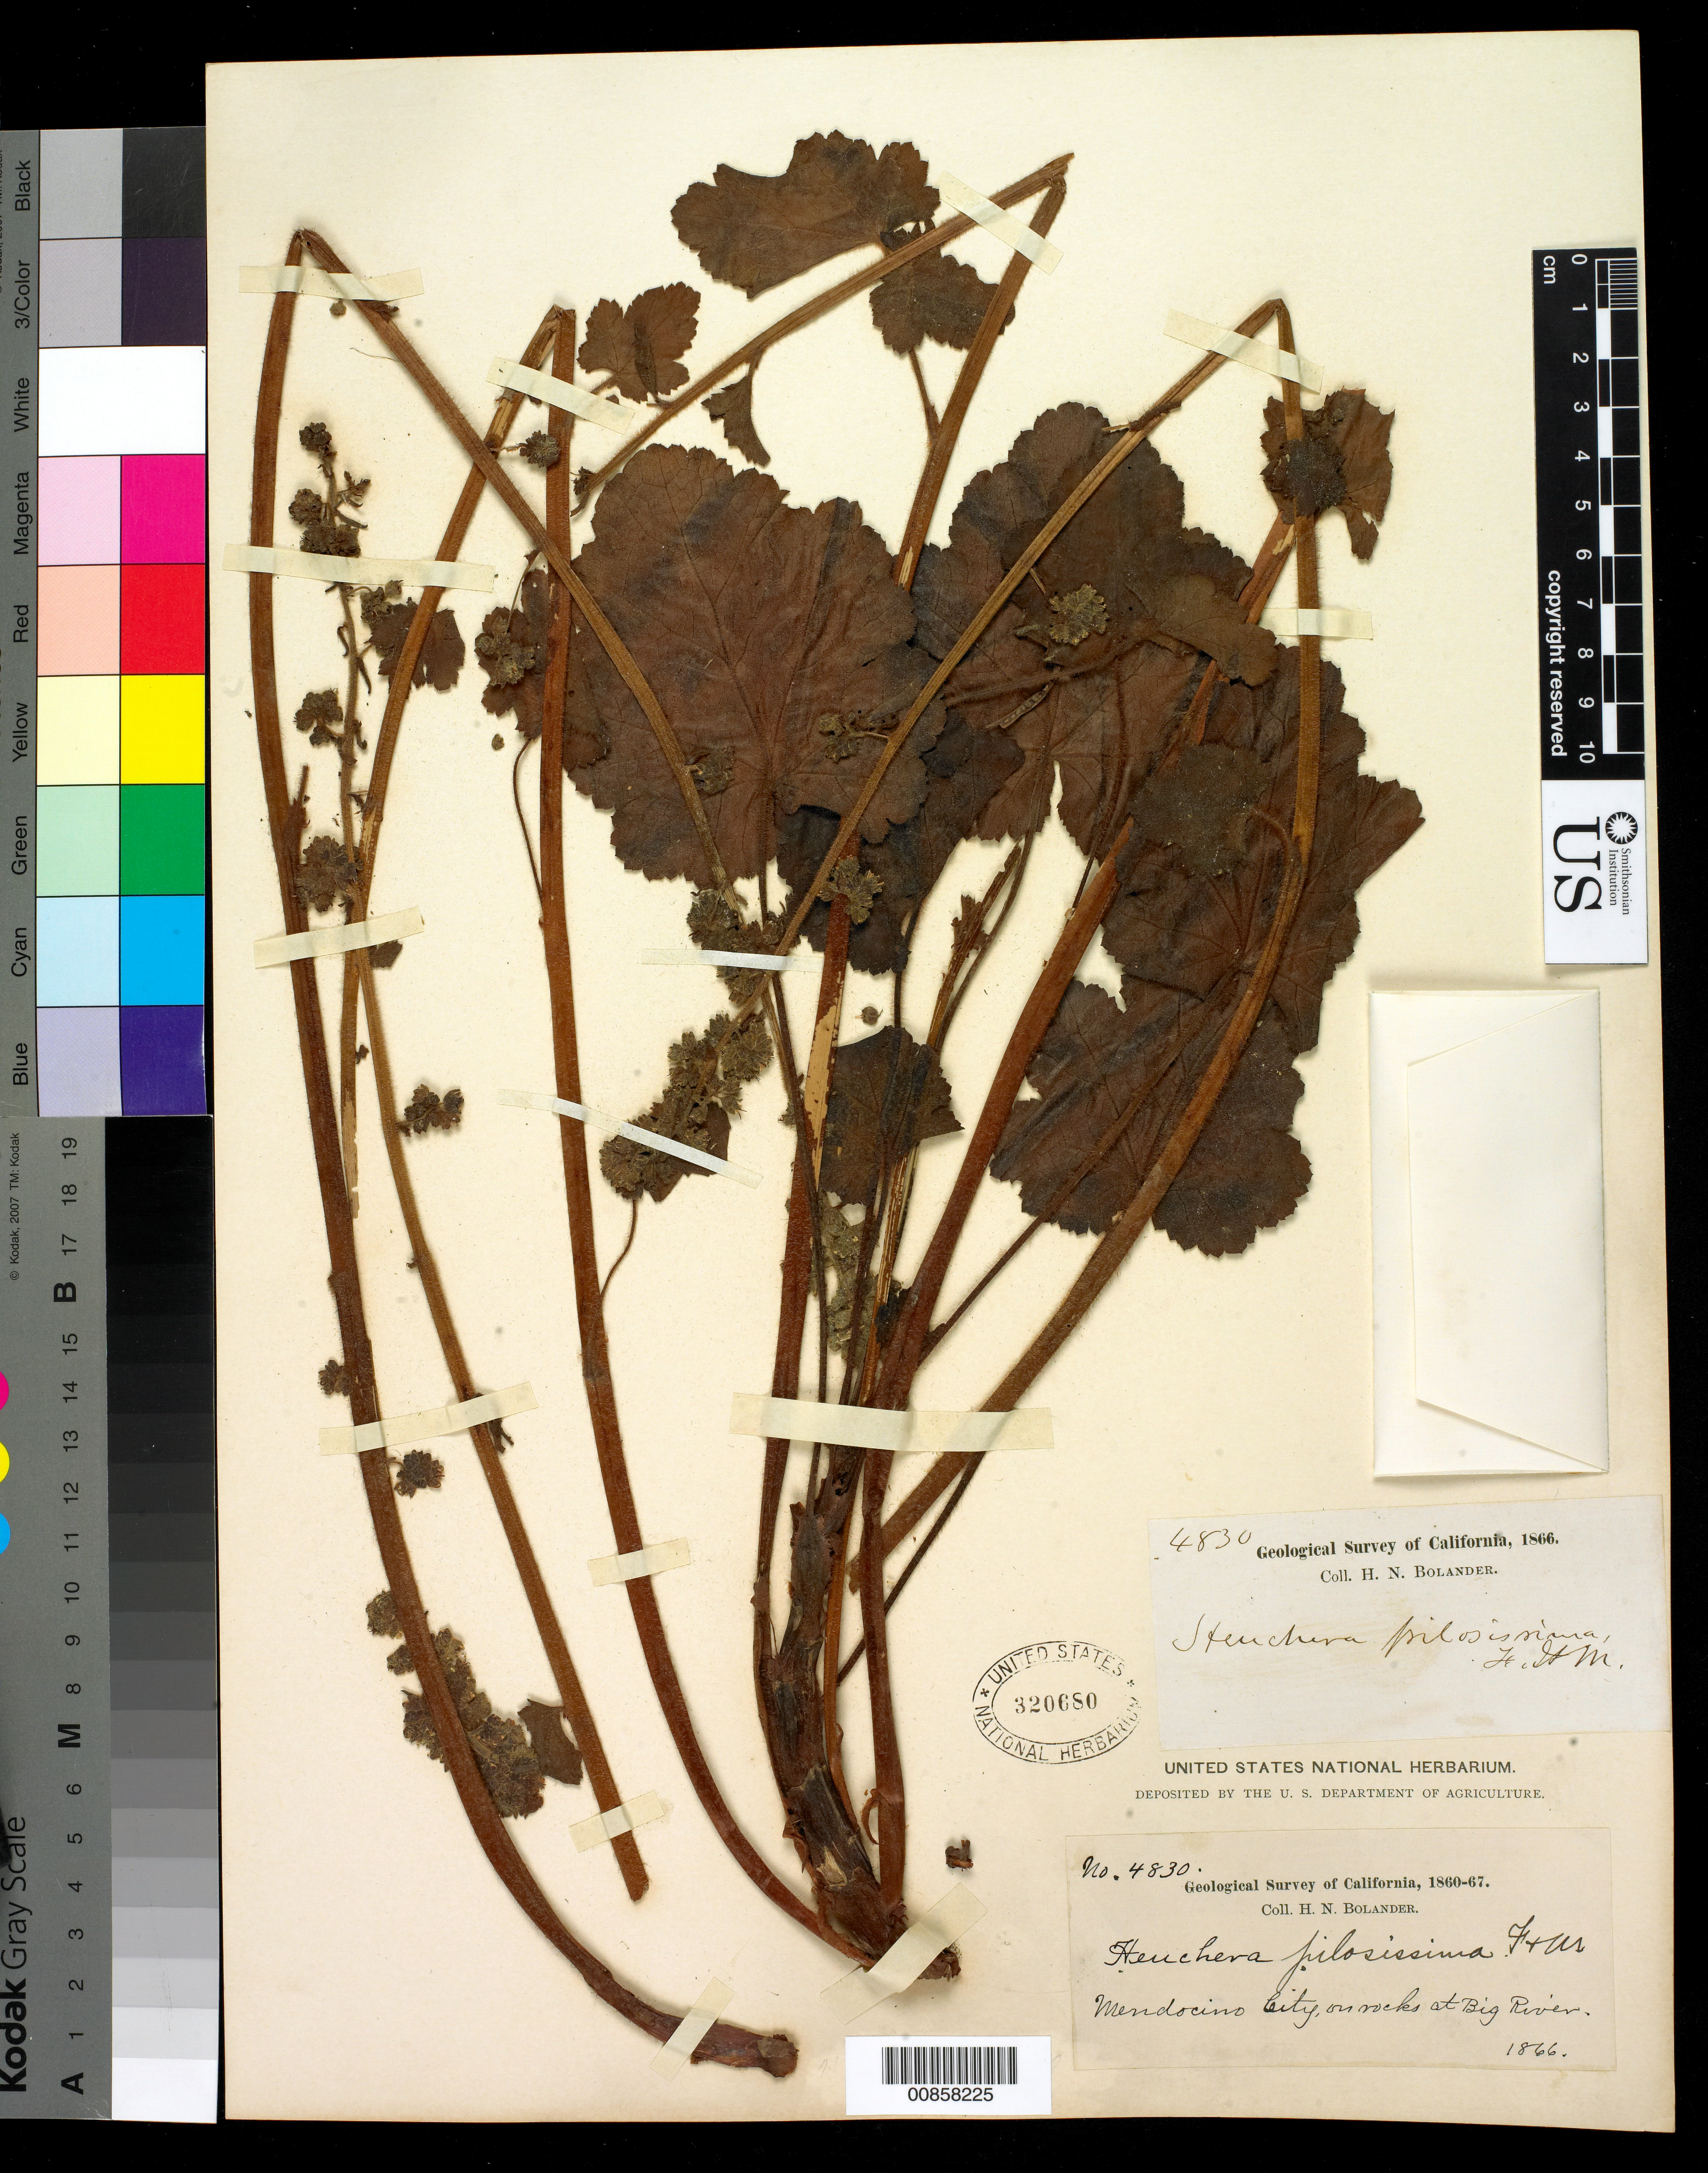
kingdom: Plantae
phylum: Tracheophyta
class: Magnoliopsida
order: Saxifragales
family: Saxifragaceae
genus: Heuchera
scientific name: Heuchera pilosissima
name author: Fisch. & C.A. Mey.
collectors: H. Bolander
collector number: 4830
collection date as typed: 1866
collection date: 1866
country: United States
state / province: California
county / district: Mendocino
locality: Mendocino City, on rocks at Big River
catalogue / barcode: US 320680